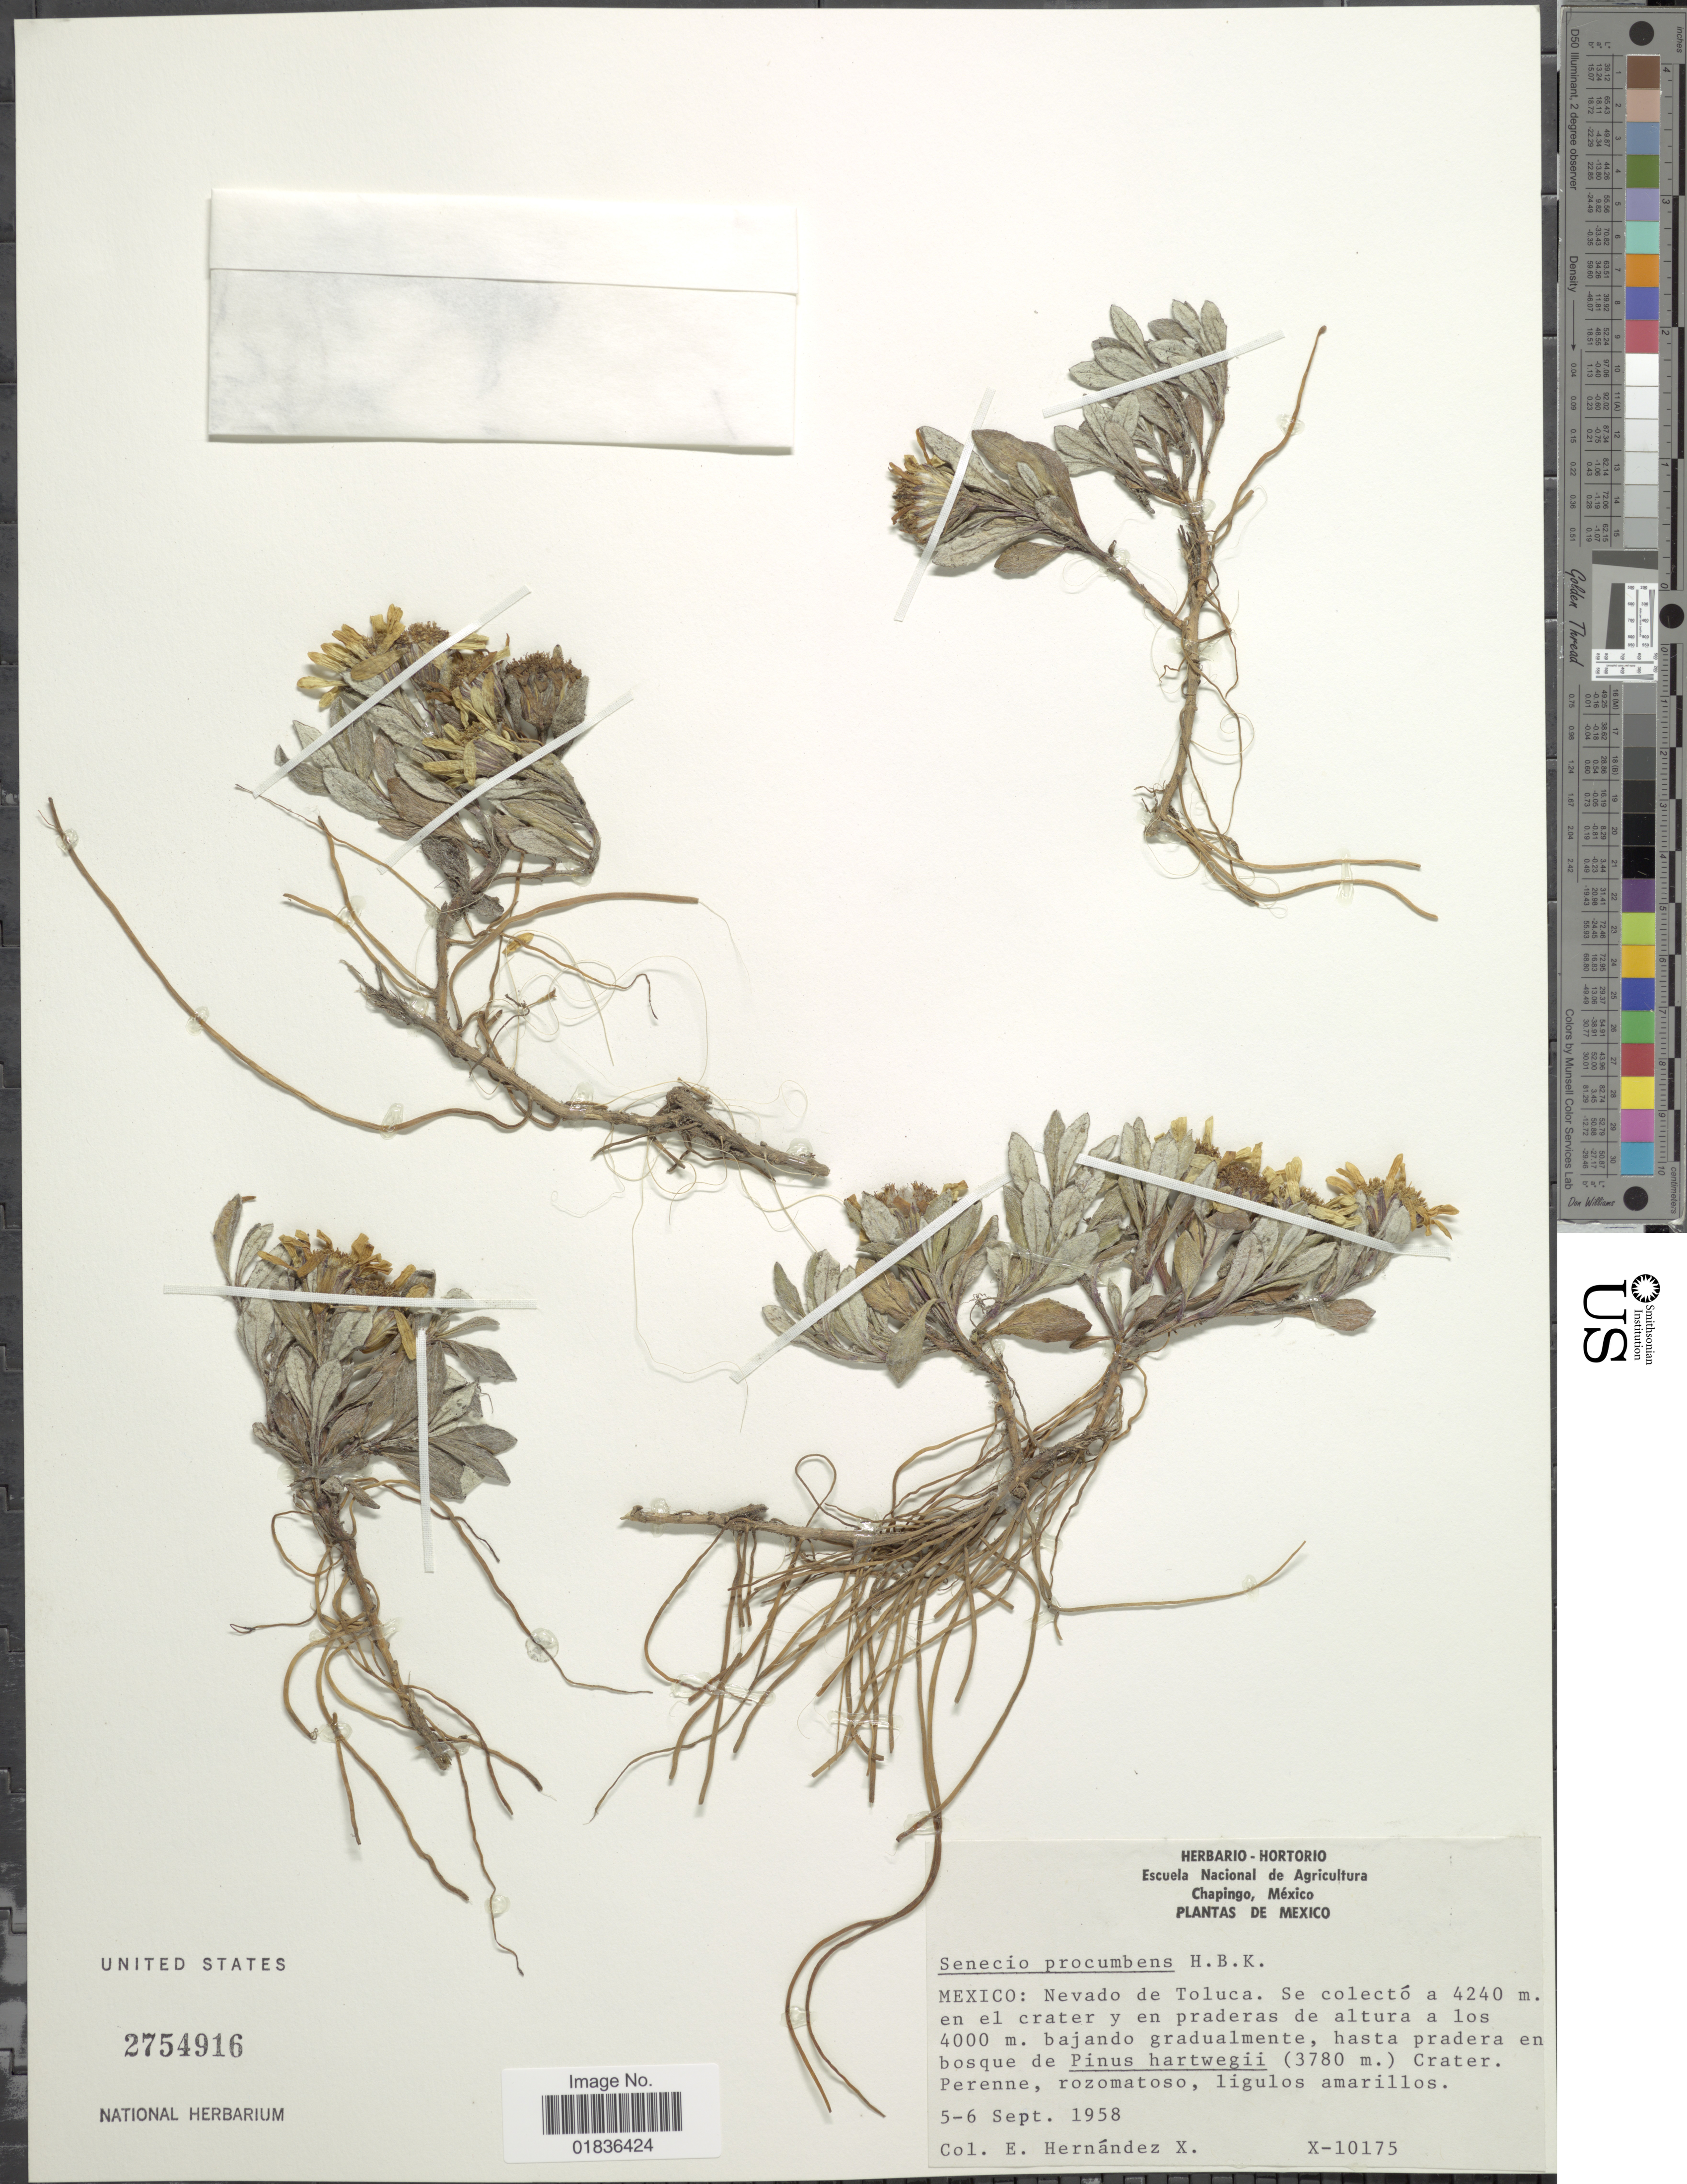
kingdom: Plantae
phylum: Tracheophyta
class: Magnoliopsida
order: Asterales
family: Asteraceae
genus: Senecio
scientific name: Senecio procumbens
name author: Kunth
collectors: E. Hernandez X.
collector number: X-10175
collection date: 1958-09-05/1958-09-06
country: Mexico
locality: Nevado de Toluca, Se colecto en el crater y en praderas, bajando gradualmente.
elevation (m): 4000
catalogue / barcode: US 2754916